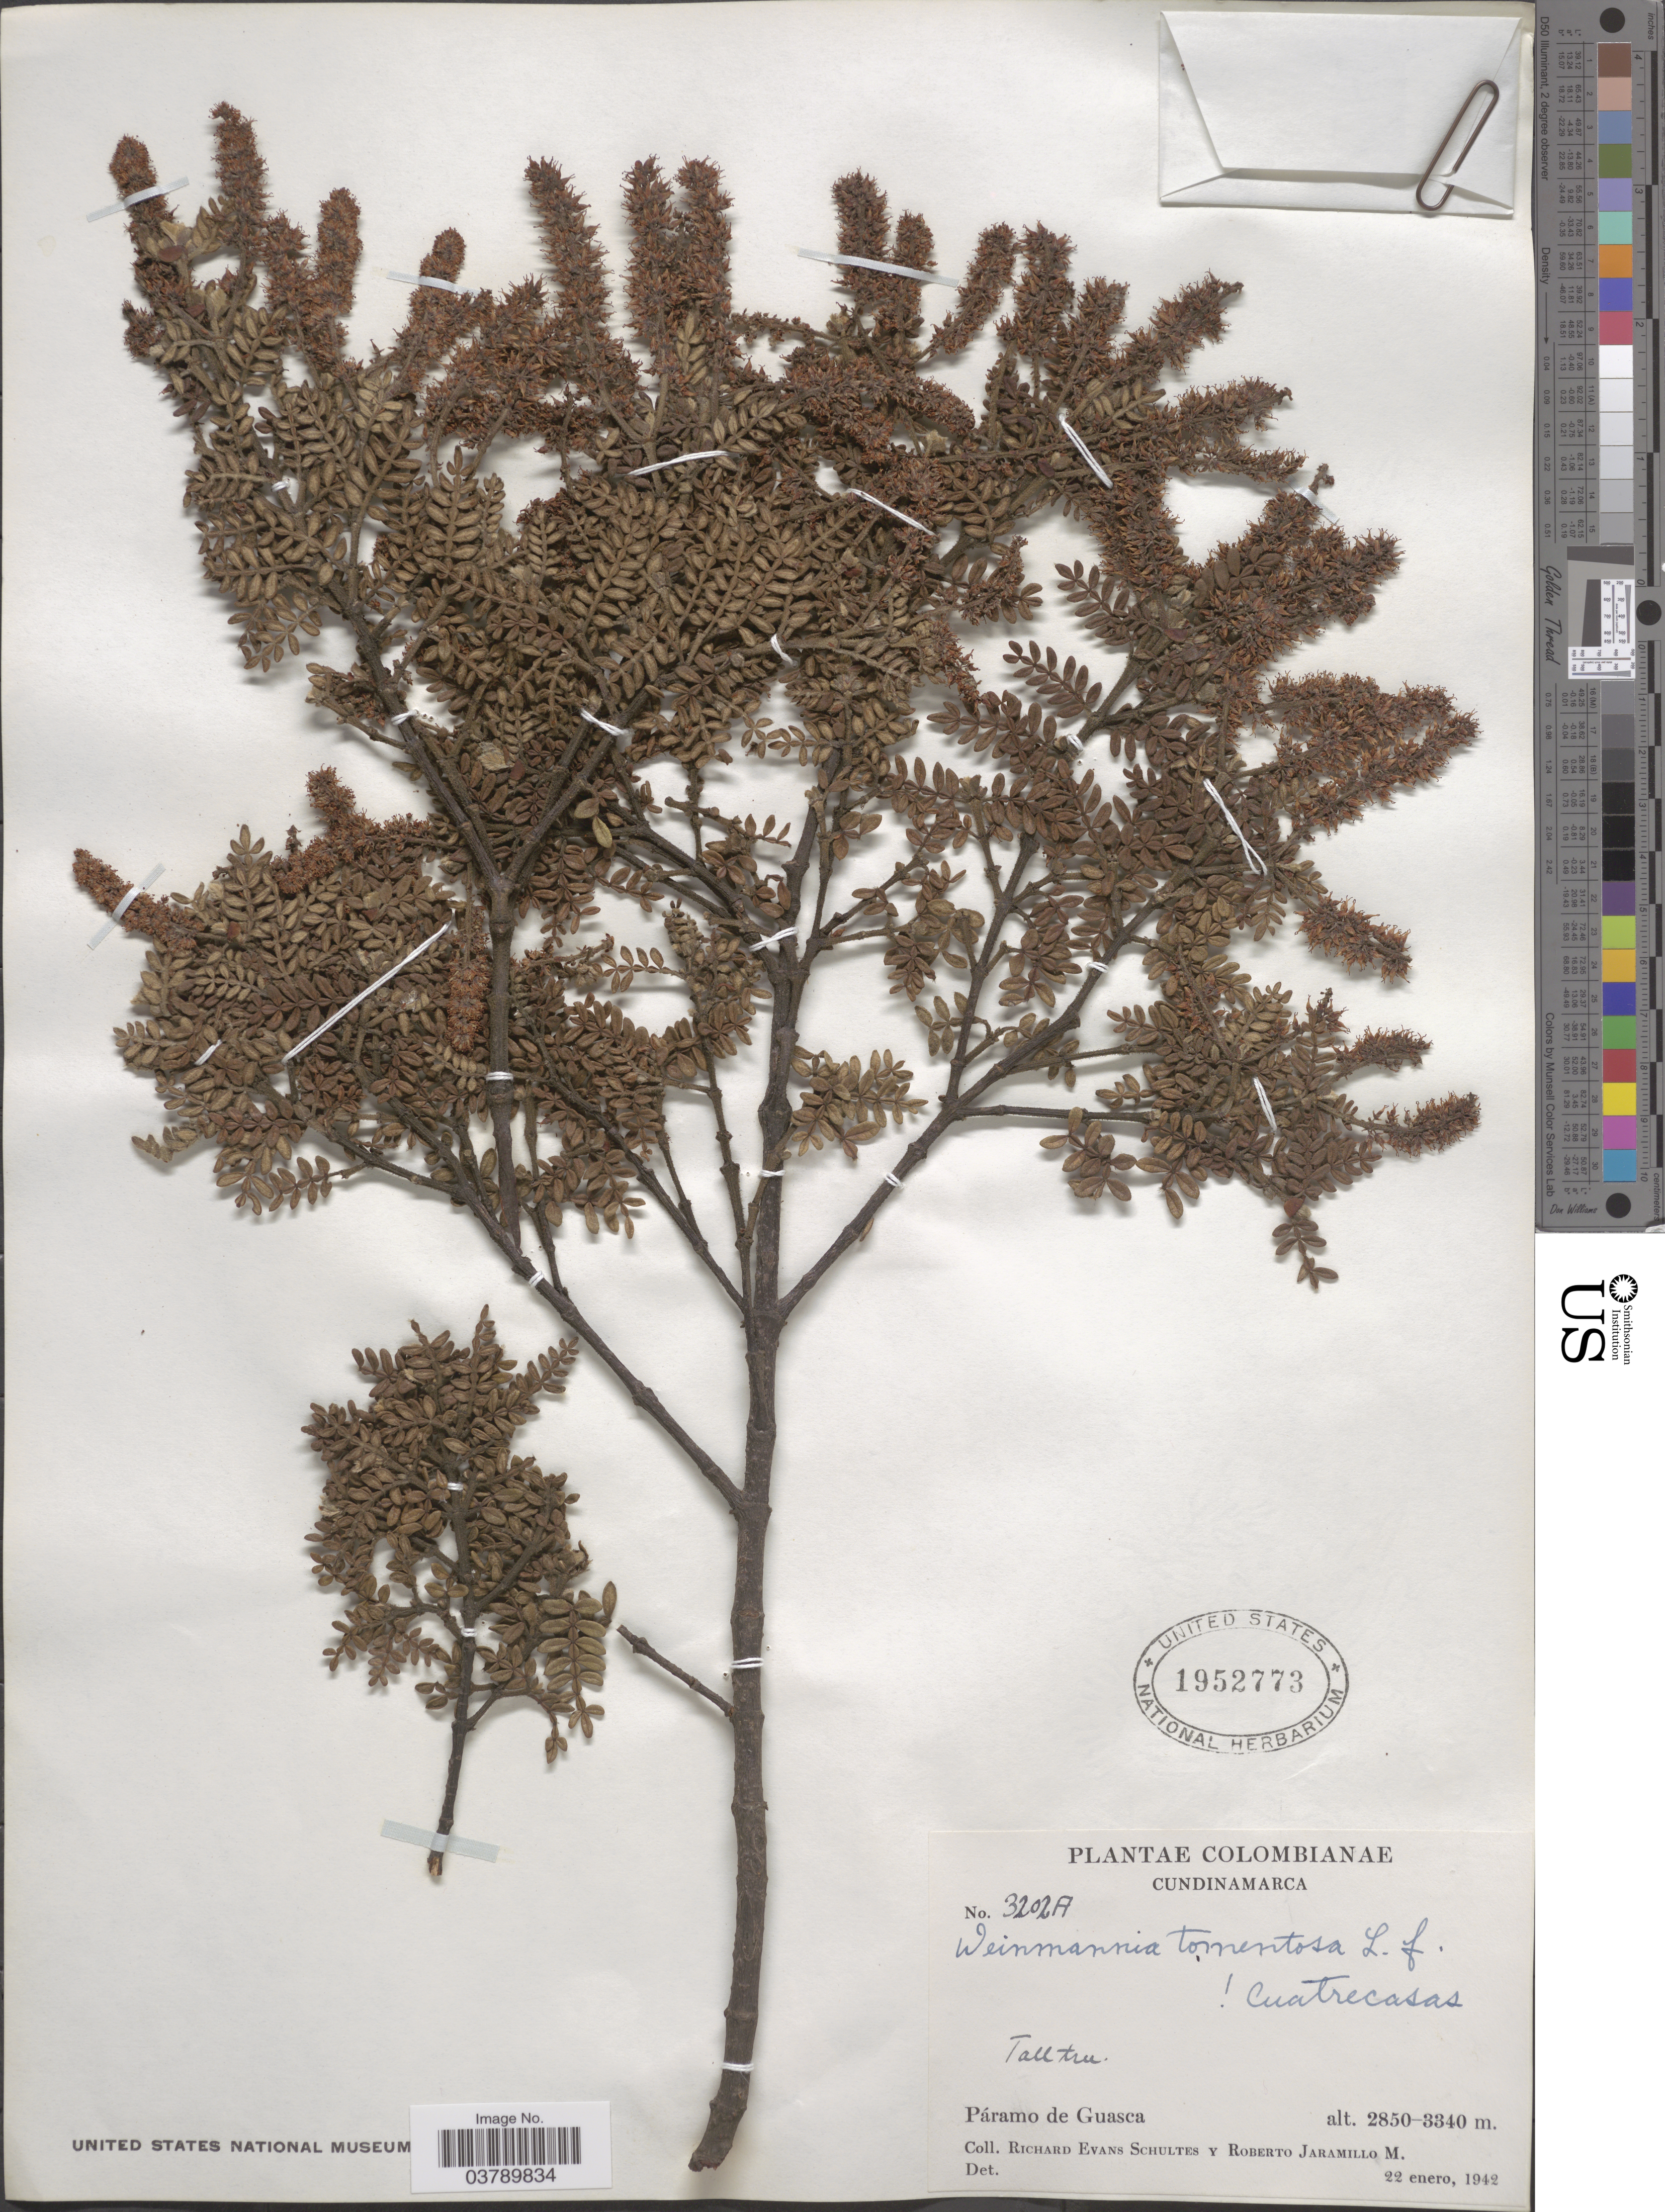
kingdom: Plantae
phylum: Tracheophyta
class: Magnoliopsida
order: Oxalidales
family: Cunoniaceae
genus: Weinmannia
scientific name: Weinmannia tomentosa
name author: L.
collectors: R. E. Schultes & R. Jaramillo M.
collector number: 3202A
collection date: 1942-01-22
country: Colombia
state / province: Cundinamarca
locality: Páramo de Guasca.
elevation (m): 2850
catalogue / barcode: US 1952773